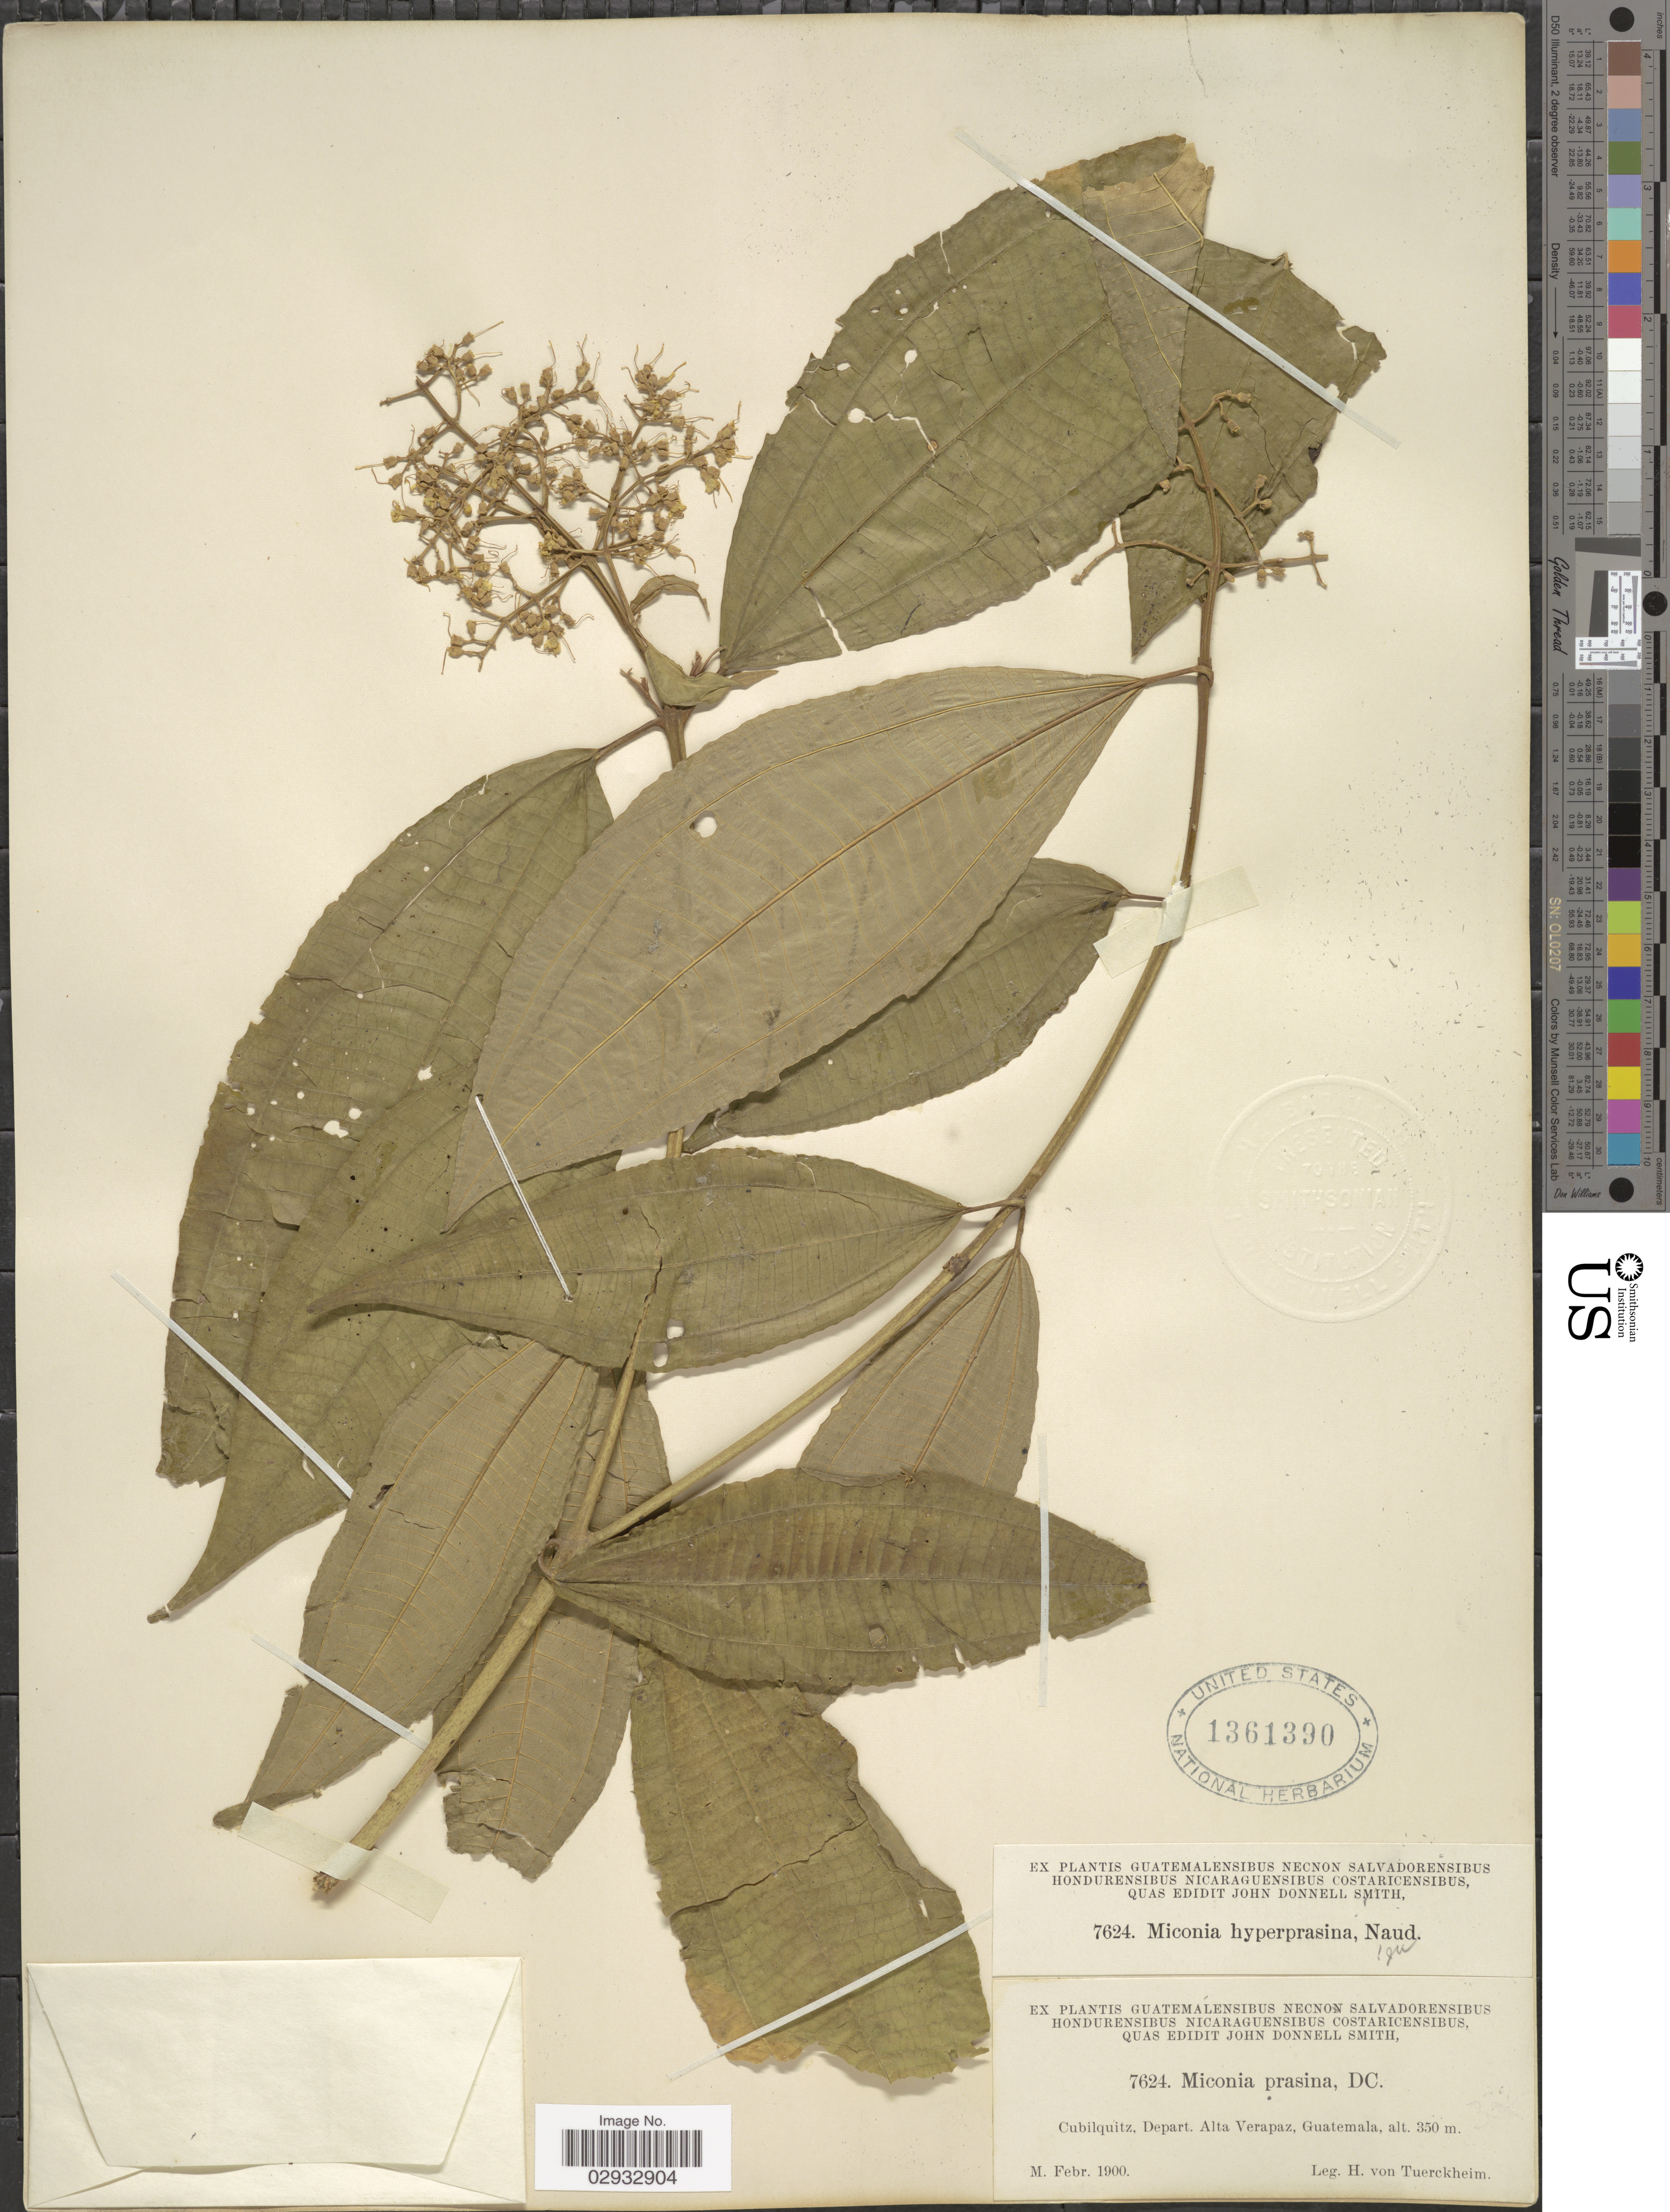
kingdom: Plantae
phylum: Tracheophyta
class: Magnoliopsida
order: Myrtales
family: Melastomataceae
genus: Miconia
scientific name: Miconia hyperprasina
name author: Naudin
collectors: H. von Türckheim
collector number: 7624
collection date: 1900-02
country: Guatemala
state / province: Alta Verapaz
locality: Cubilquitz, Depart. Alta Verapaz.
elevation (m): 350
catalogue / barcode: US 1361390